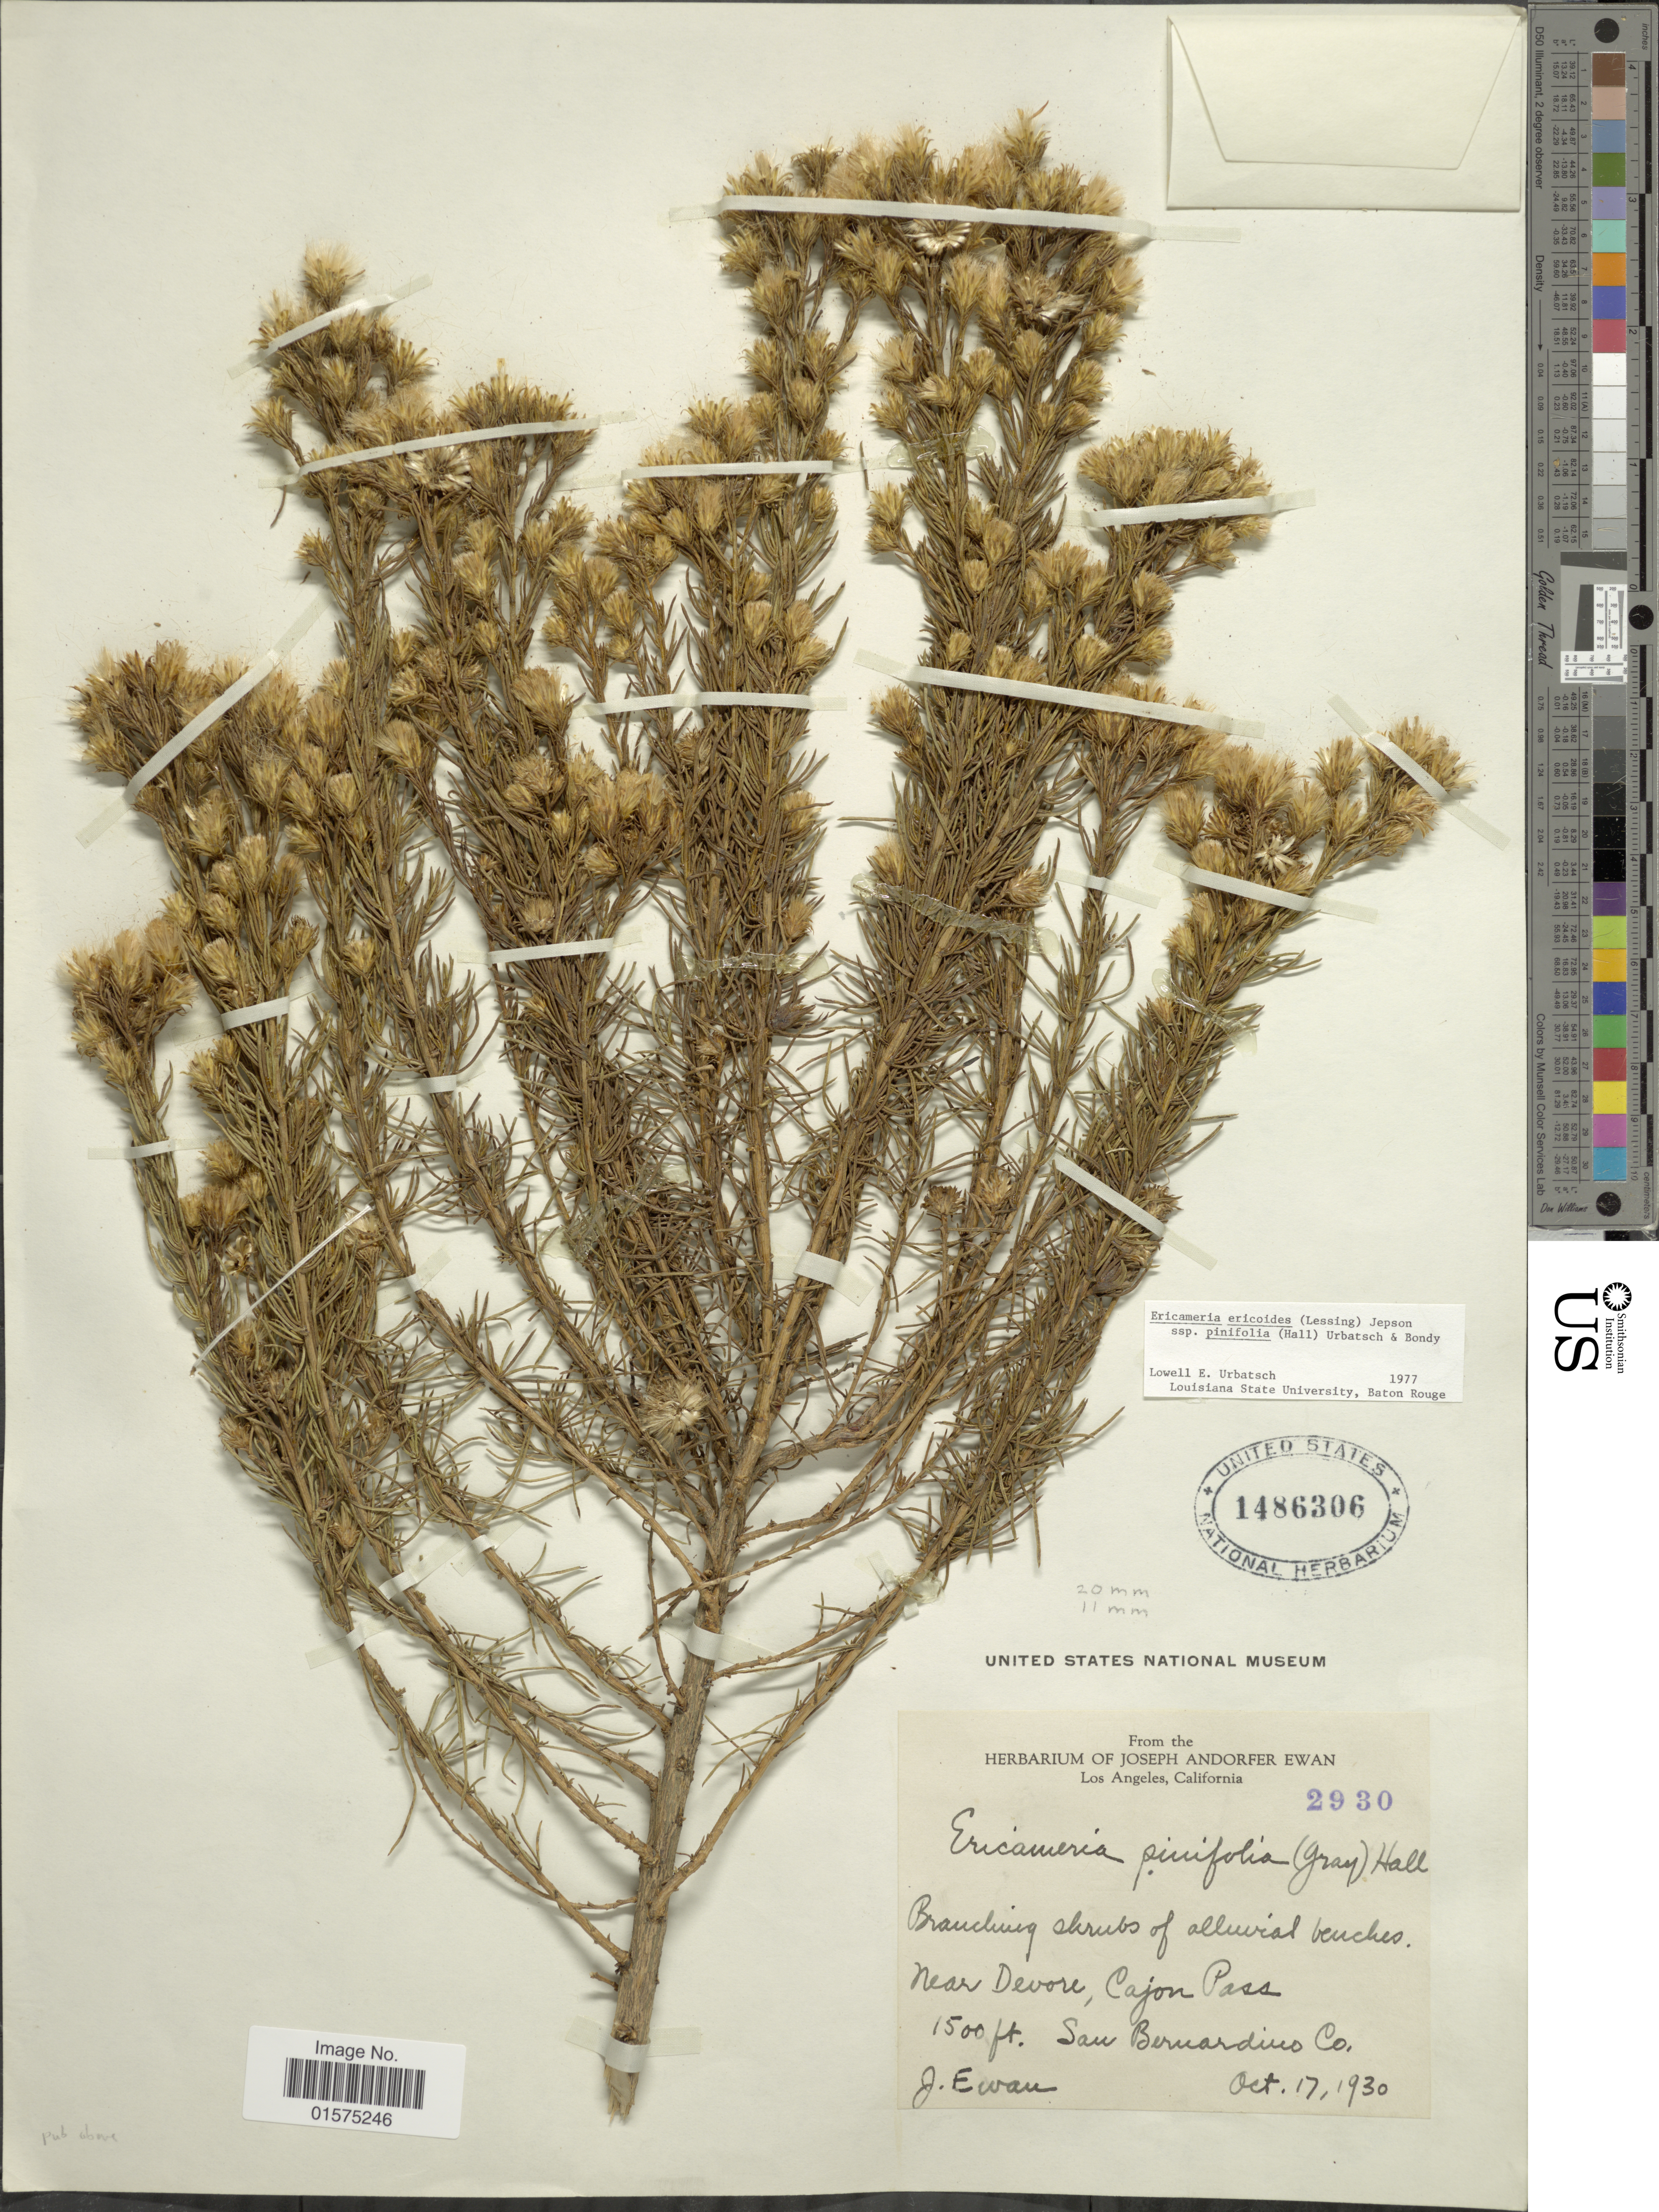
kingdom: Plantae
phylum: Tracheophyta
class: Magnoliopsida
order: Asterales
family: Asteraceae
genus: Ericameria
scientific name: Ericameria pinifolia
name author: (A. Gray) Hall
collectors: J. A. Ewan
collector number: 2930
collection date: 1930-10-17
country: United States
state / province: California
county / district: San Bernardino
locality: Near Devore, Cajon Pass. San Bernardino Co.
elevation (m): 457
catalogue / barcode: US 1486306